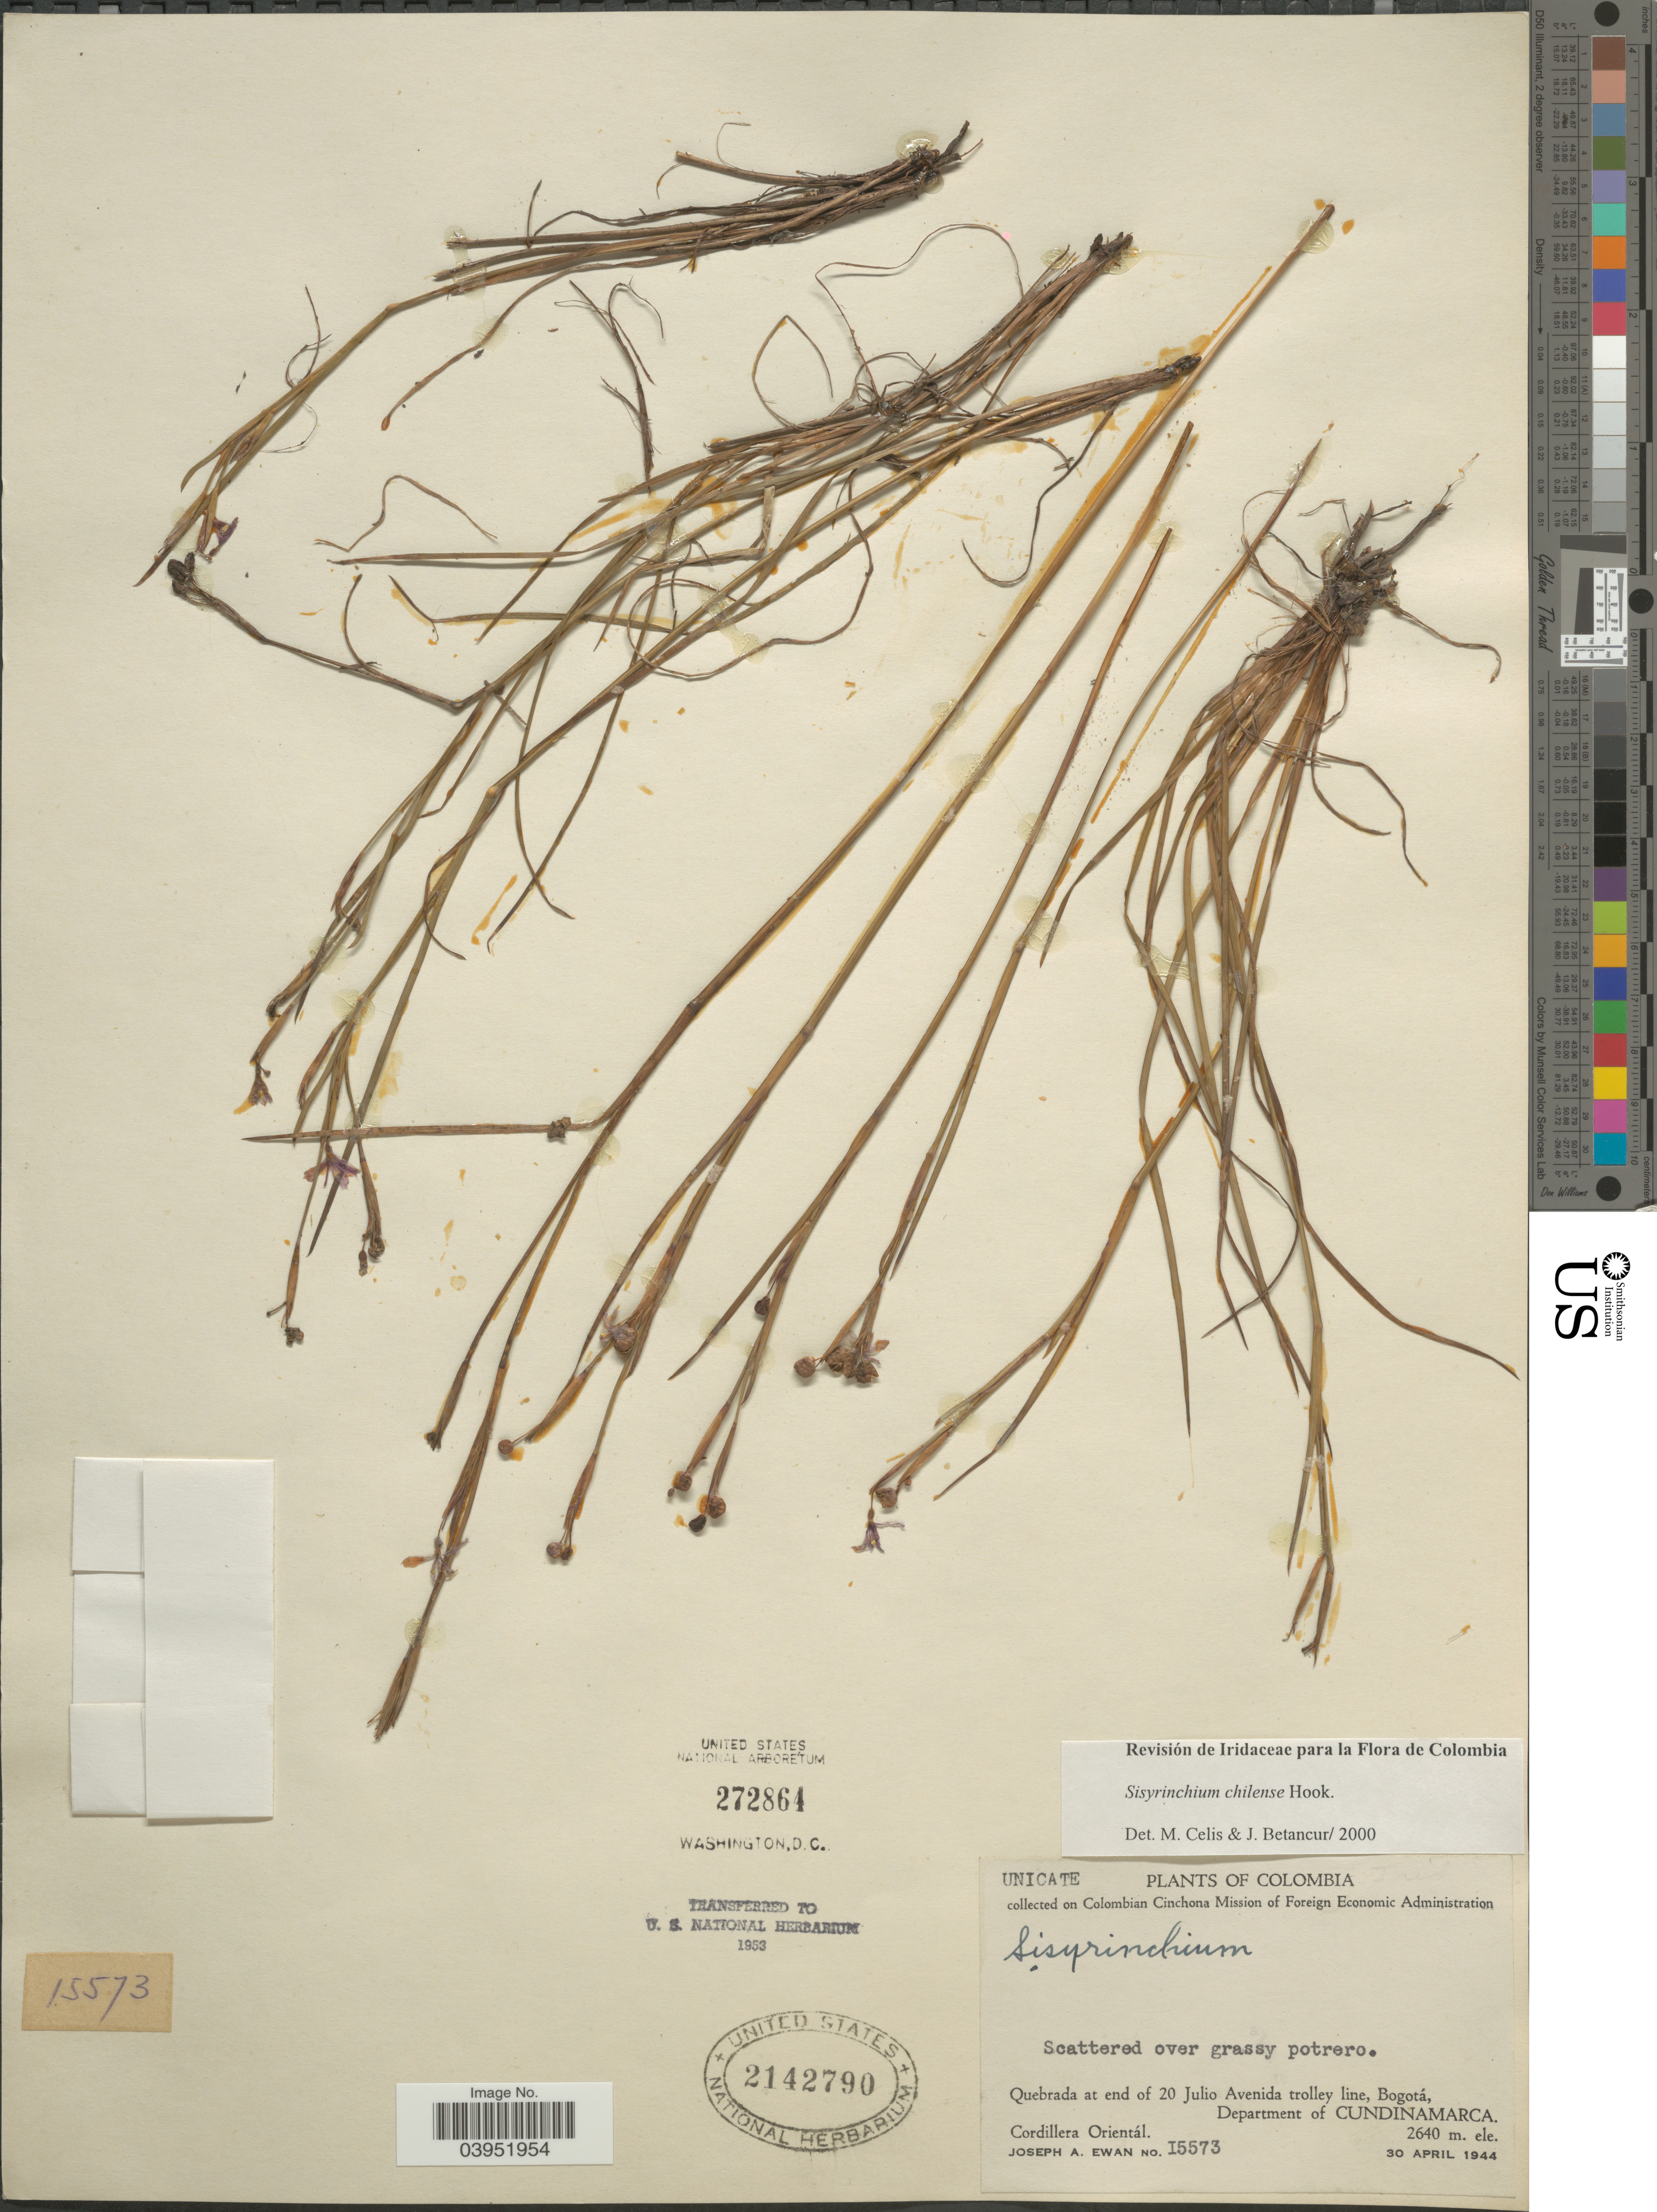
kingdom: Plantae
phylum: Tracheophyta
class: Liliopsida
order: Asparagales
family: Iridaceae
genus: Sisyrinchium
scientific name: Sisyrinchium chilense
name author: Hook.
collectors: J. A. Ewan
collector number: I5573*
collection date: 1944-04-30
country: Colombia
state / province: Cundinamarca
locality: Quebrada at end of 20 Julio Avenida trolley line, Bogotá, Department of Cundinamarca. Cordillera Orientál.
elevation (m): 2640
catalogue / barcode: US 2142790